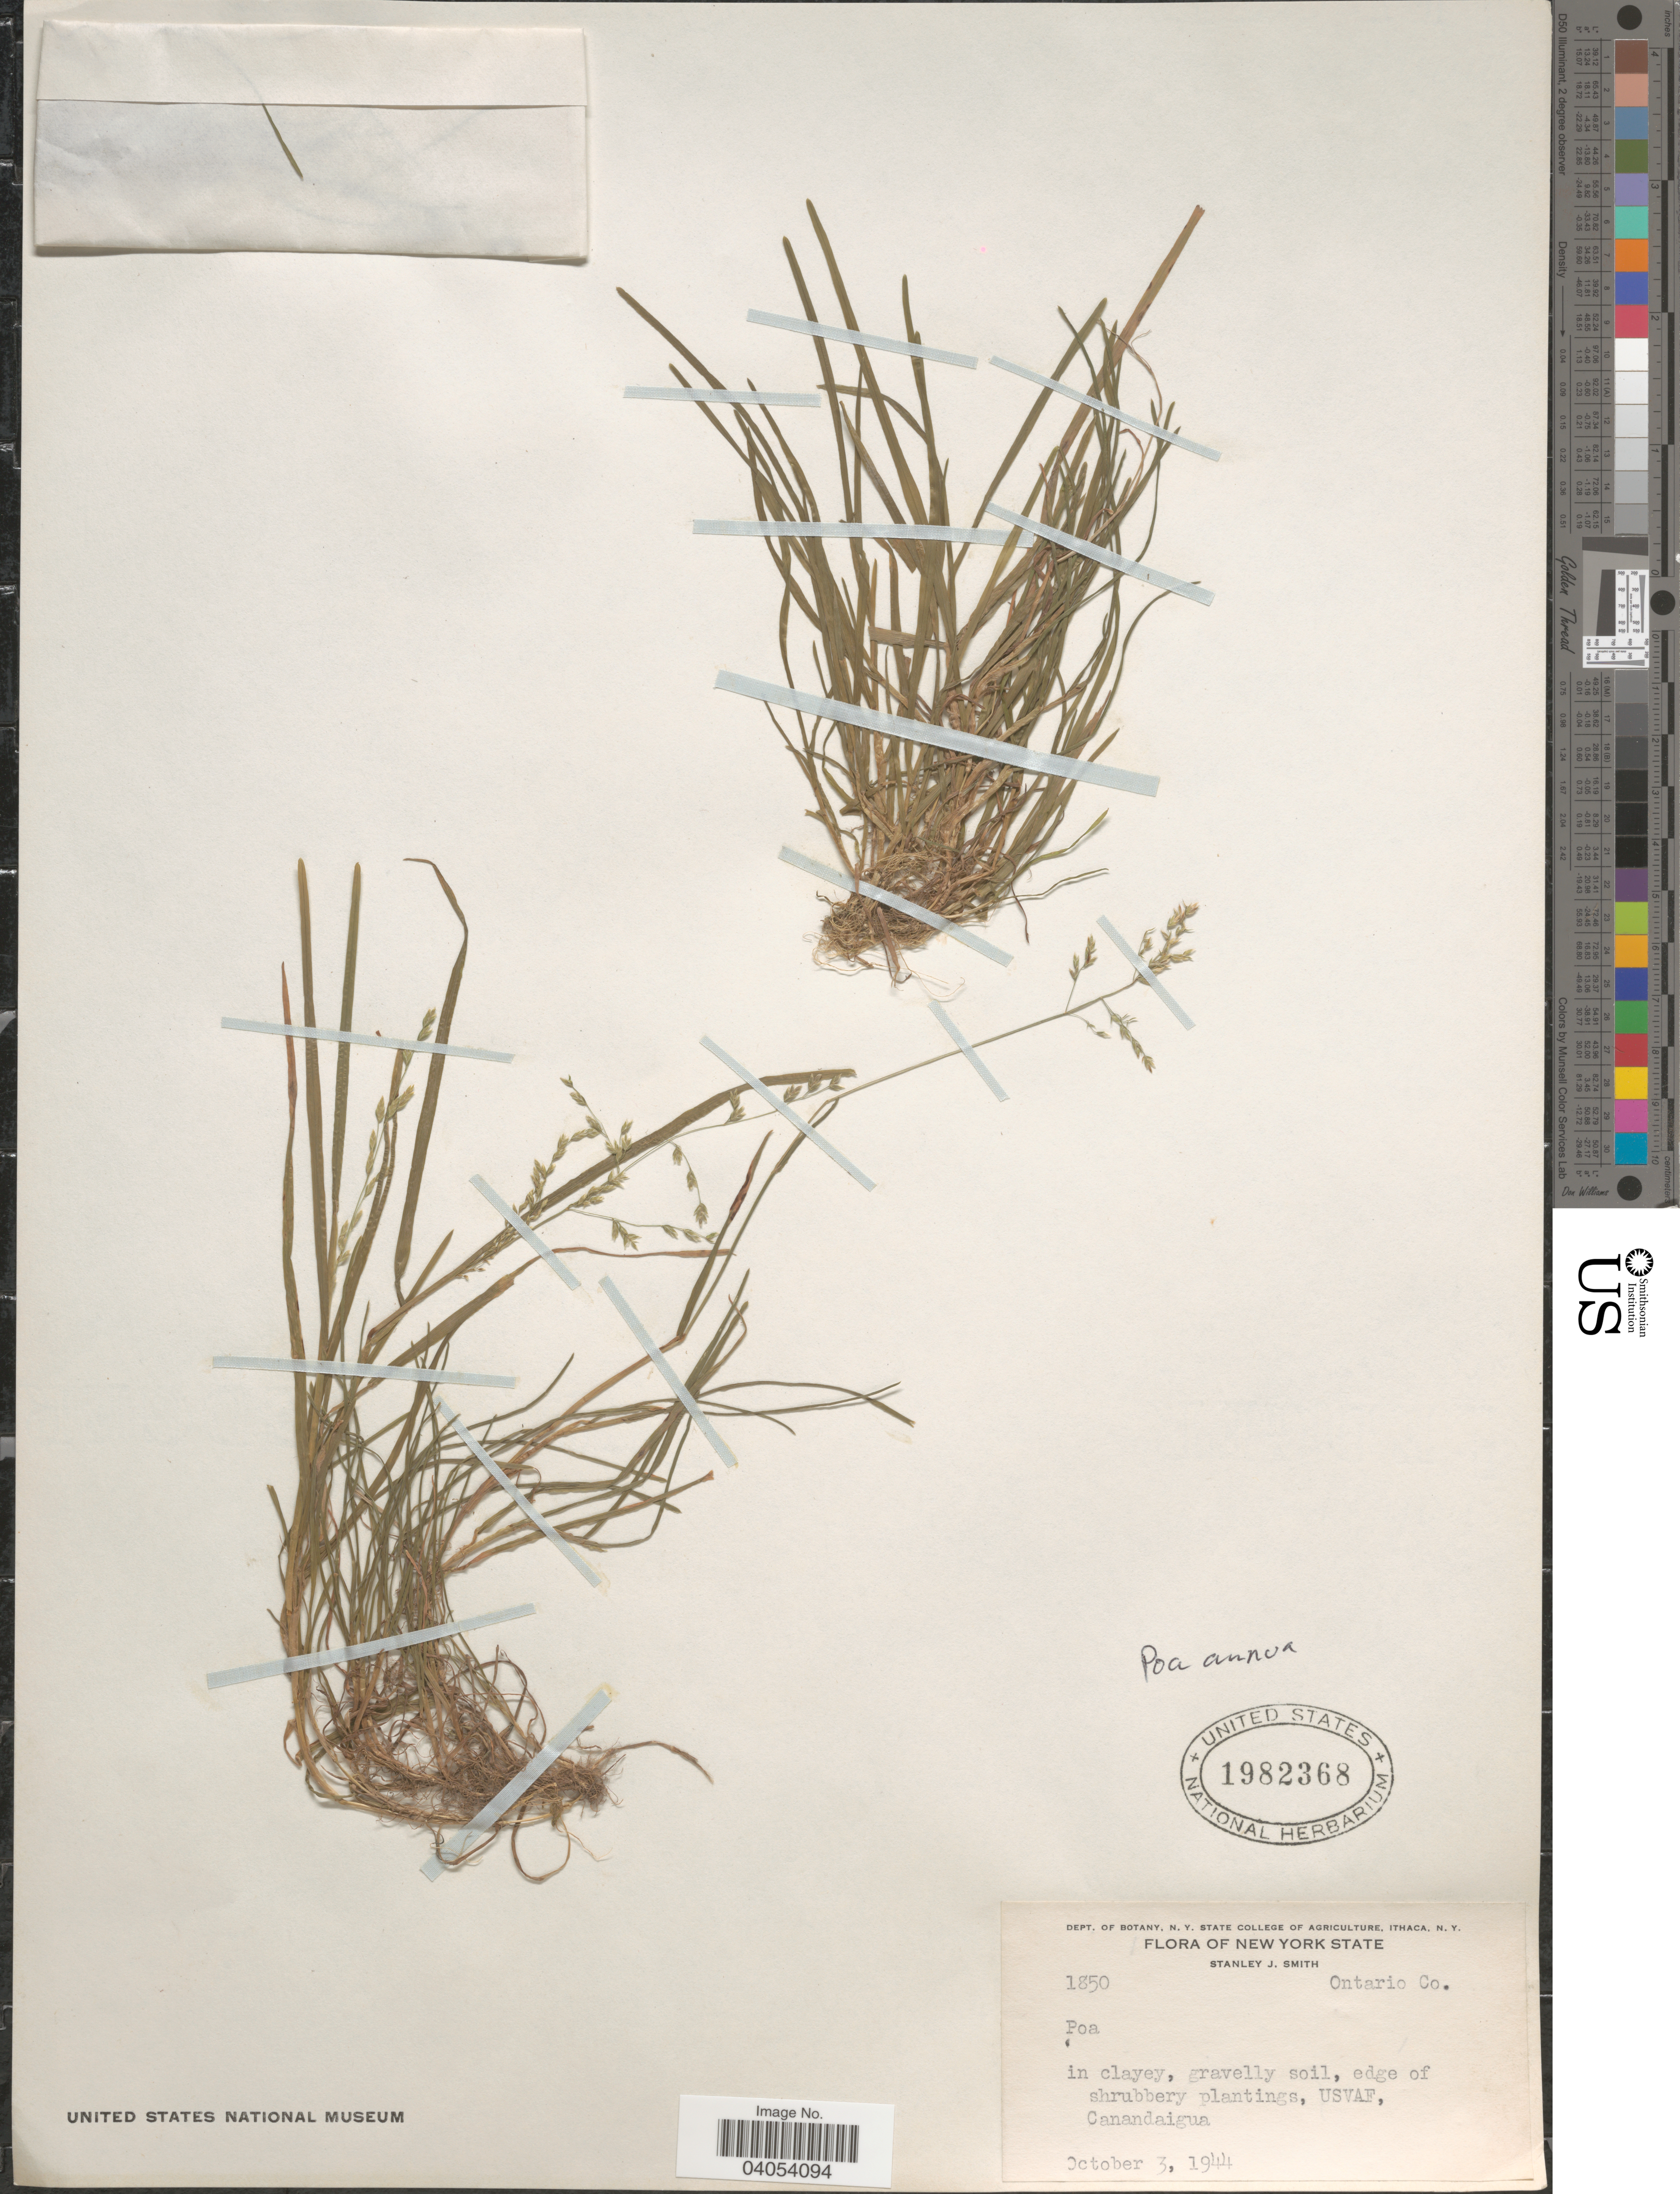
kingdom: Plantae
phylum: Tracheophyta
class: Liliopsida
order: Poales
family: Poaceae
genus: Poa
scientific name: Poa annua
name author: L.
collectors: S. Smith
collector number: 1850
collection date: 1944-10-03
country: United States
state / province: New York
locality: Ontario Co. Edge of shrubbery plantings, USVAF, Canandaigua.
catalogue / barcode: US 1982368